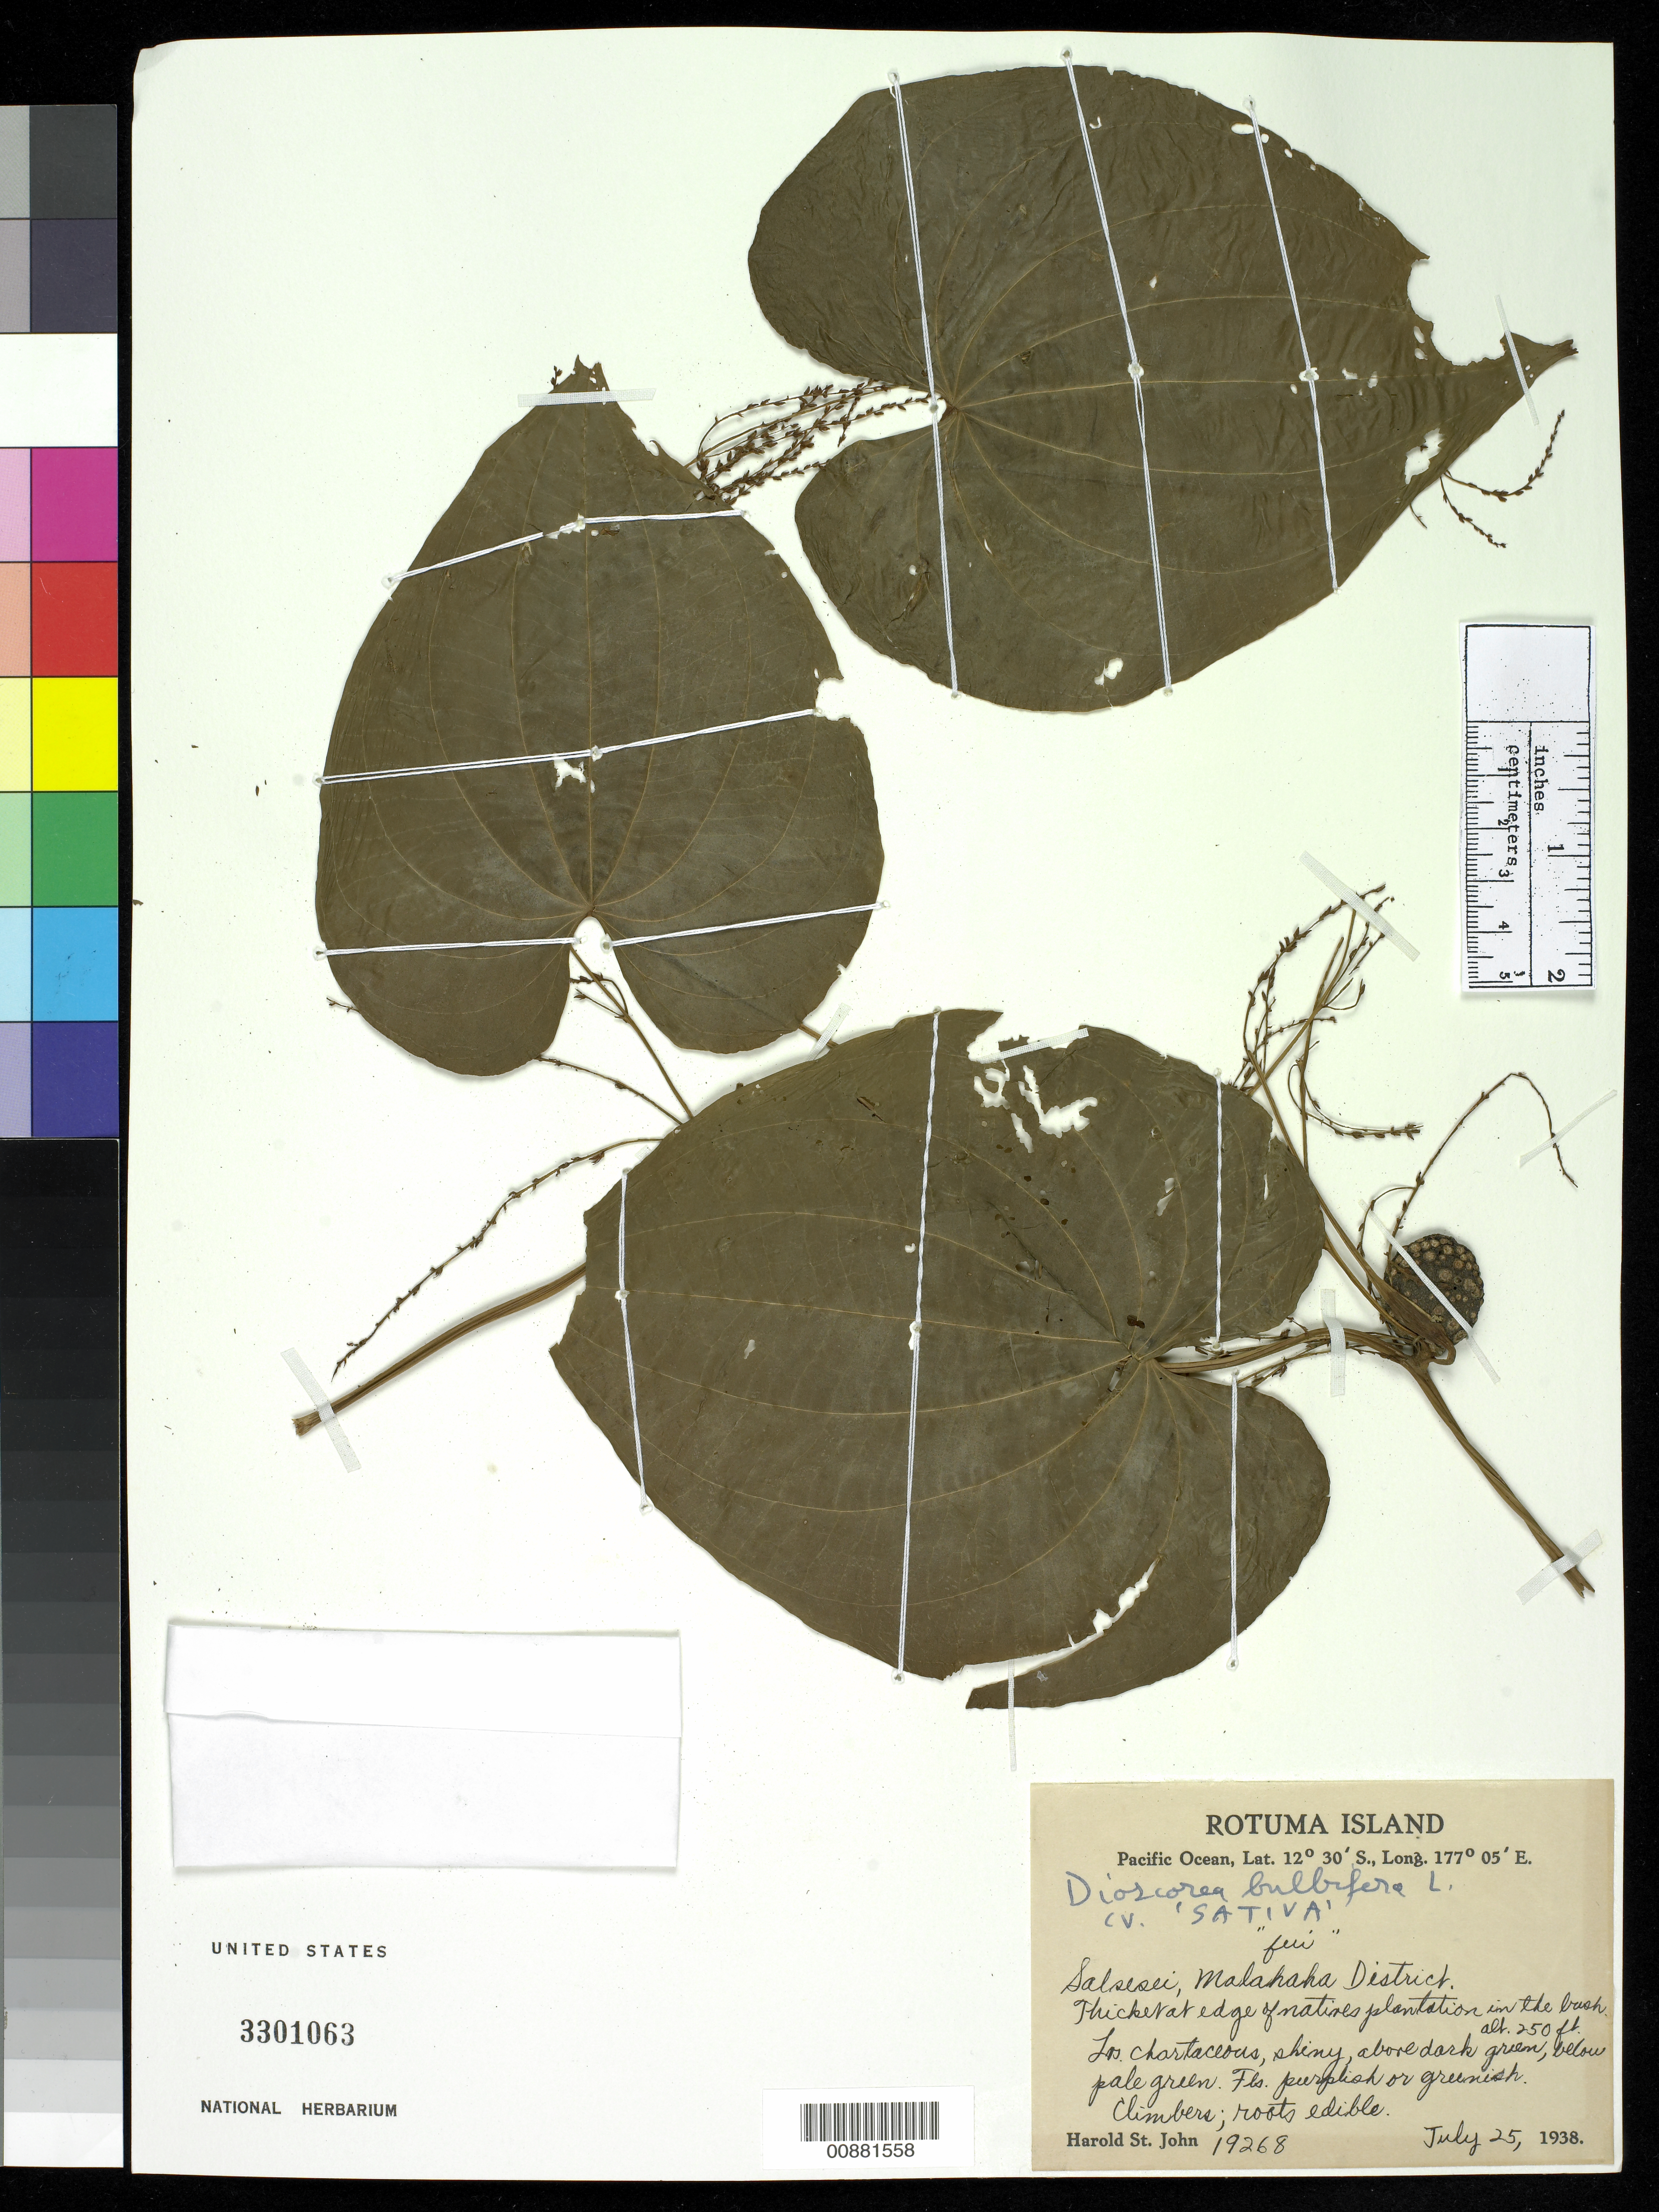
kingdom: Plantae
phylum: Tracheophyta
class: Liliopsida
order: Dioscoreales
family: Dioscoreaceae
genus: Dioscorea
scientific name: Dioscorea bulbifera var. sativa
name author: L.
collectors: H. St. John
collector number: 19268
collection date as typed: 25 Jul 1938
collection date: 1938-07-25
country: Fiji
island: Rotuma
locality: Salsesei, Malahaha District, Santa Cruz Is.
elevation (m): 76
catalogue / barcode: US 3301063